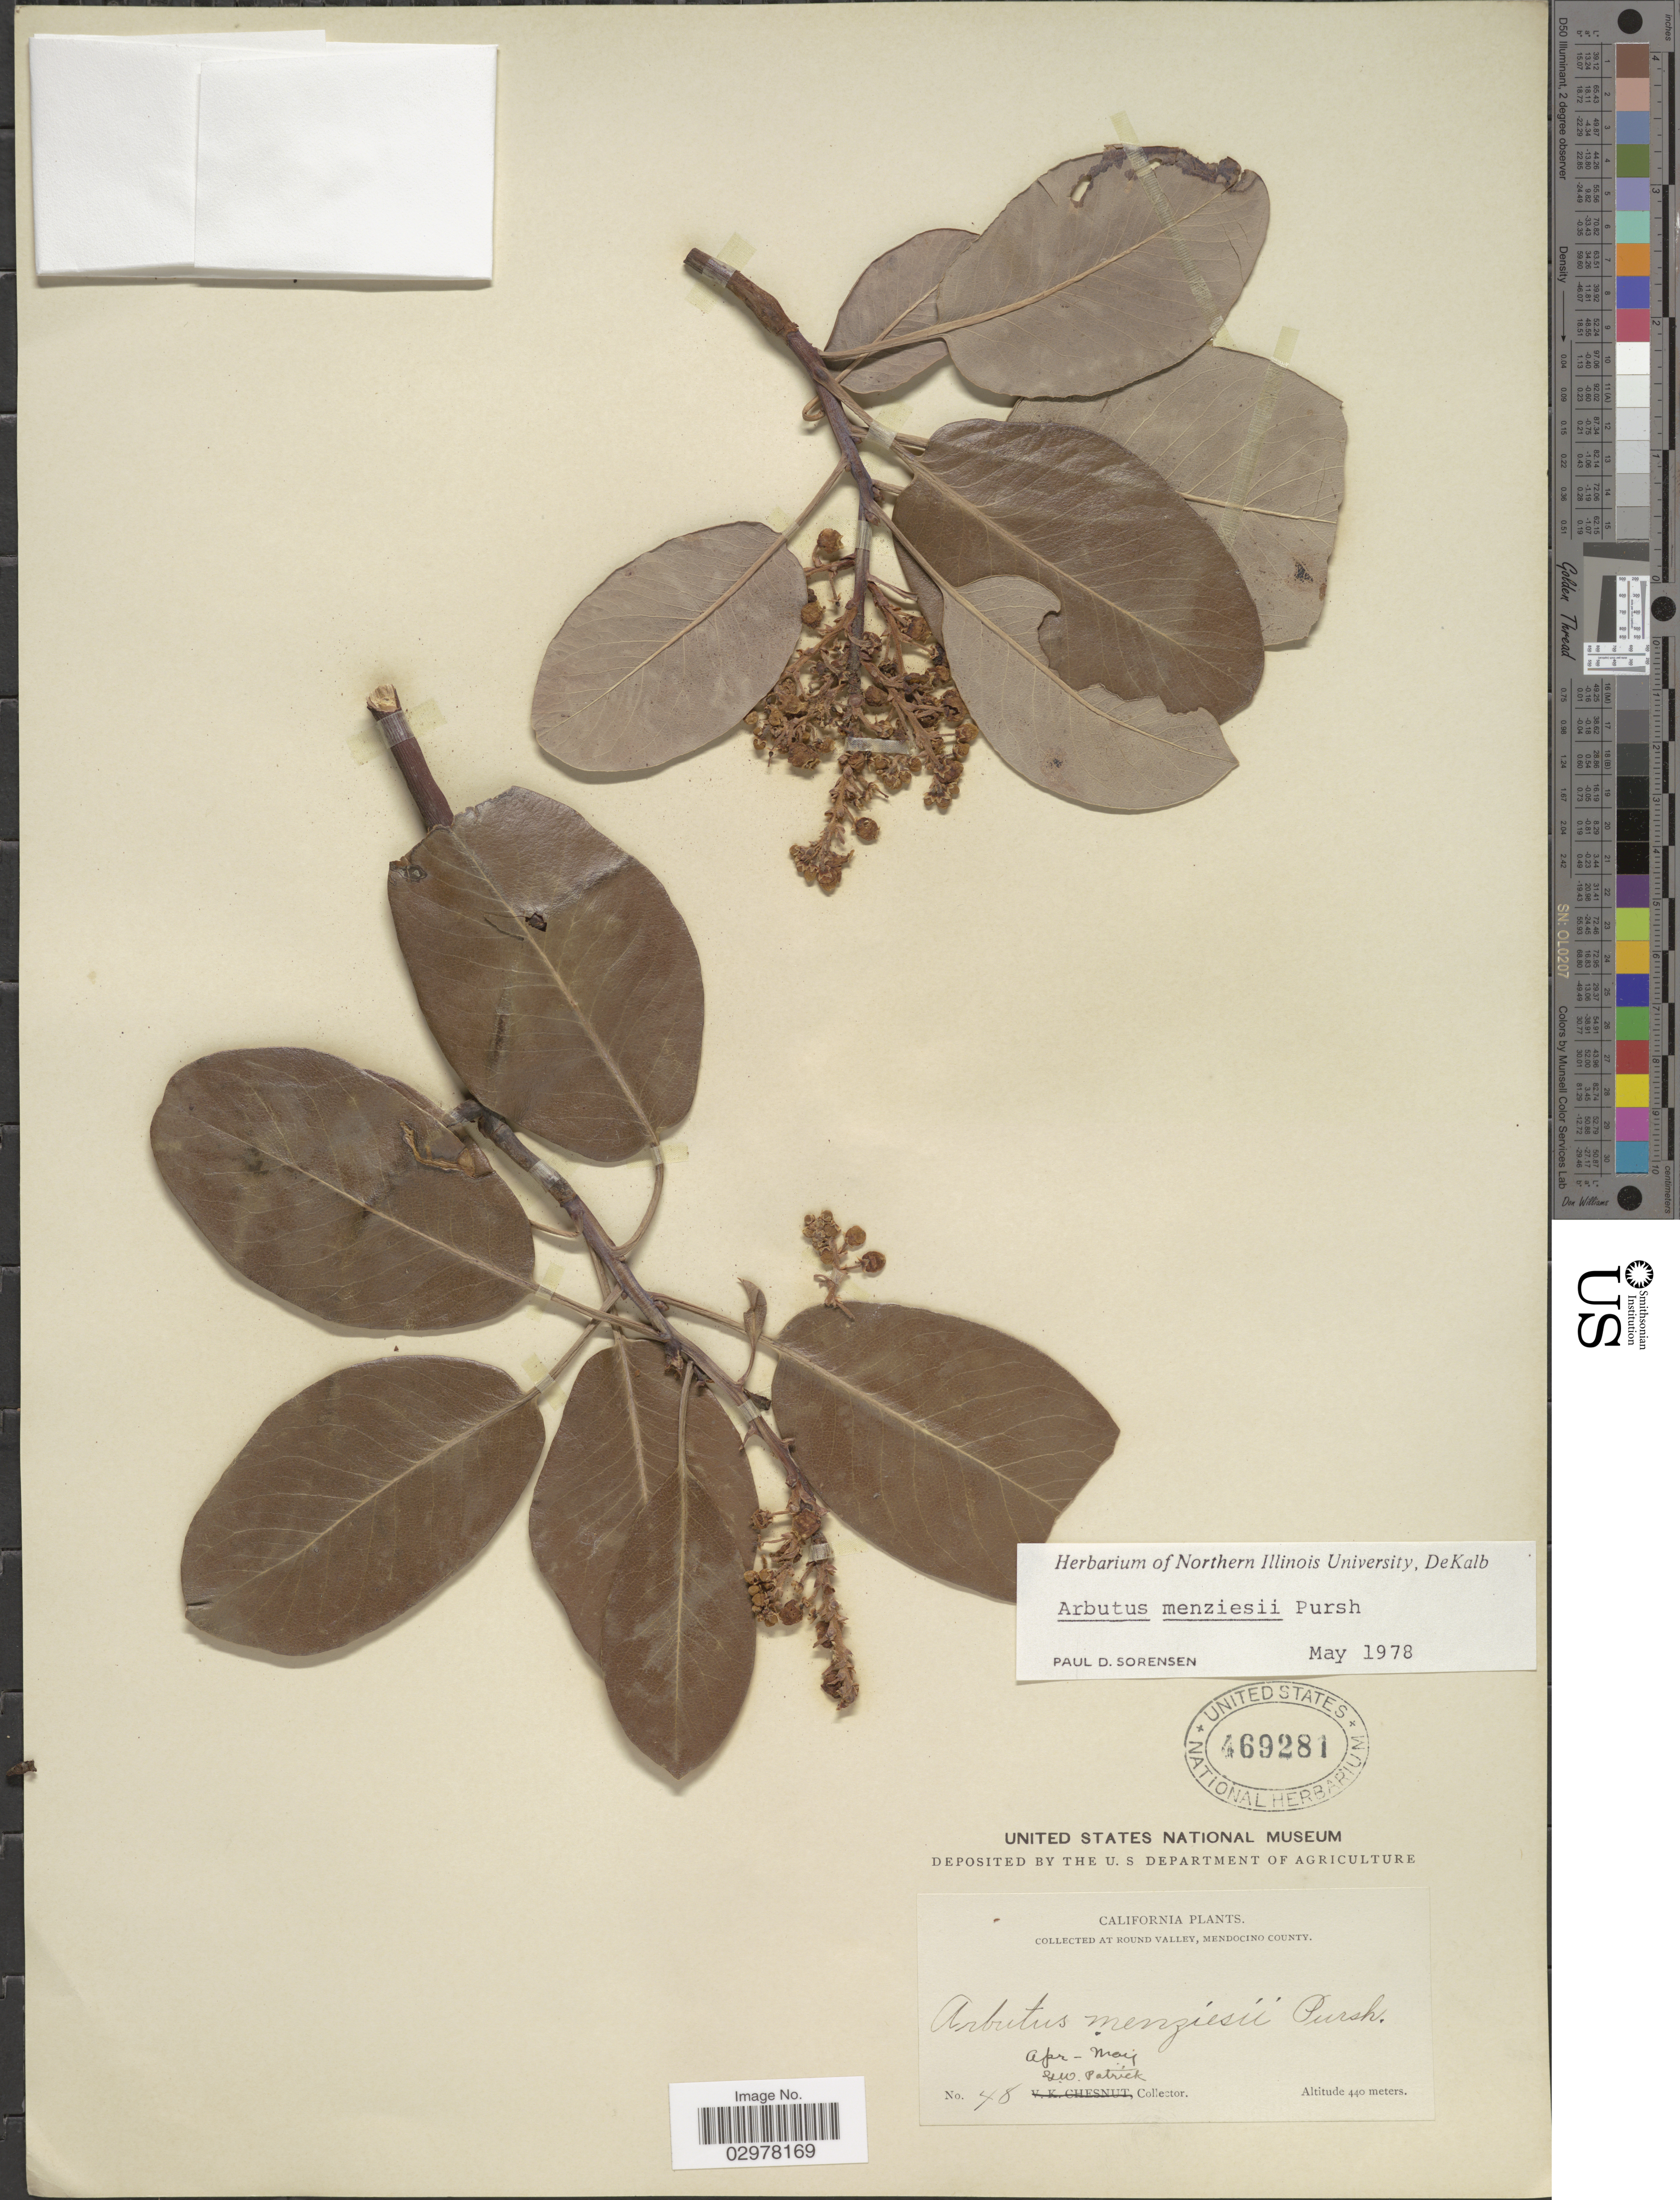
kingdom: Plantae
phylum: Tracheophyta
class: Magnoliopsida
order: Ericales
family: Ericaceae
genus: Arbutus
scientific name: Arbutus menziesii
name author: Pursh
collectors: G. Patrick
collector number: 48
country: United States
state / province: California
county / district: Mendocino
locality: Round Valley, Mendocino County,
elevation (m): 440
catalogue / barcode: US 469281